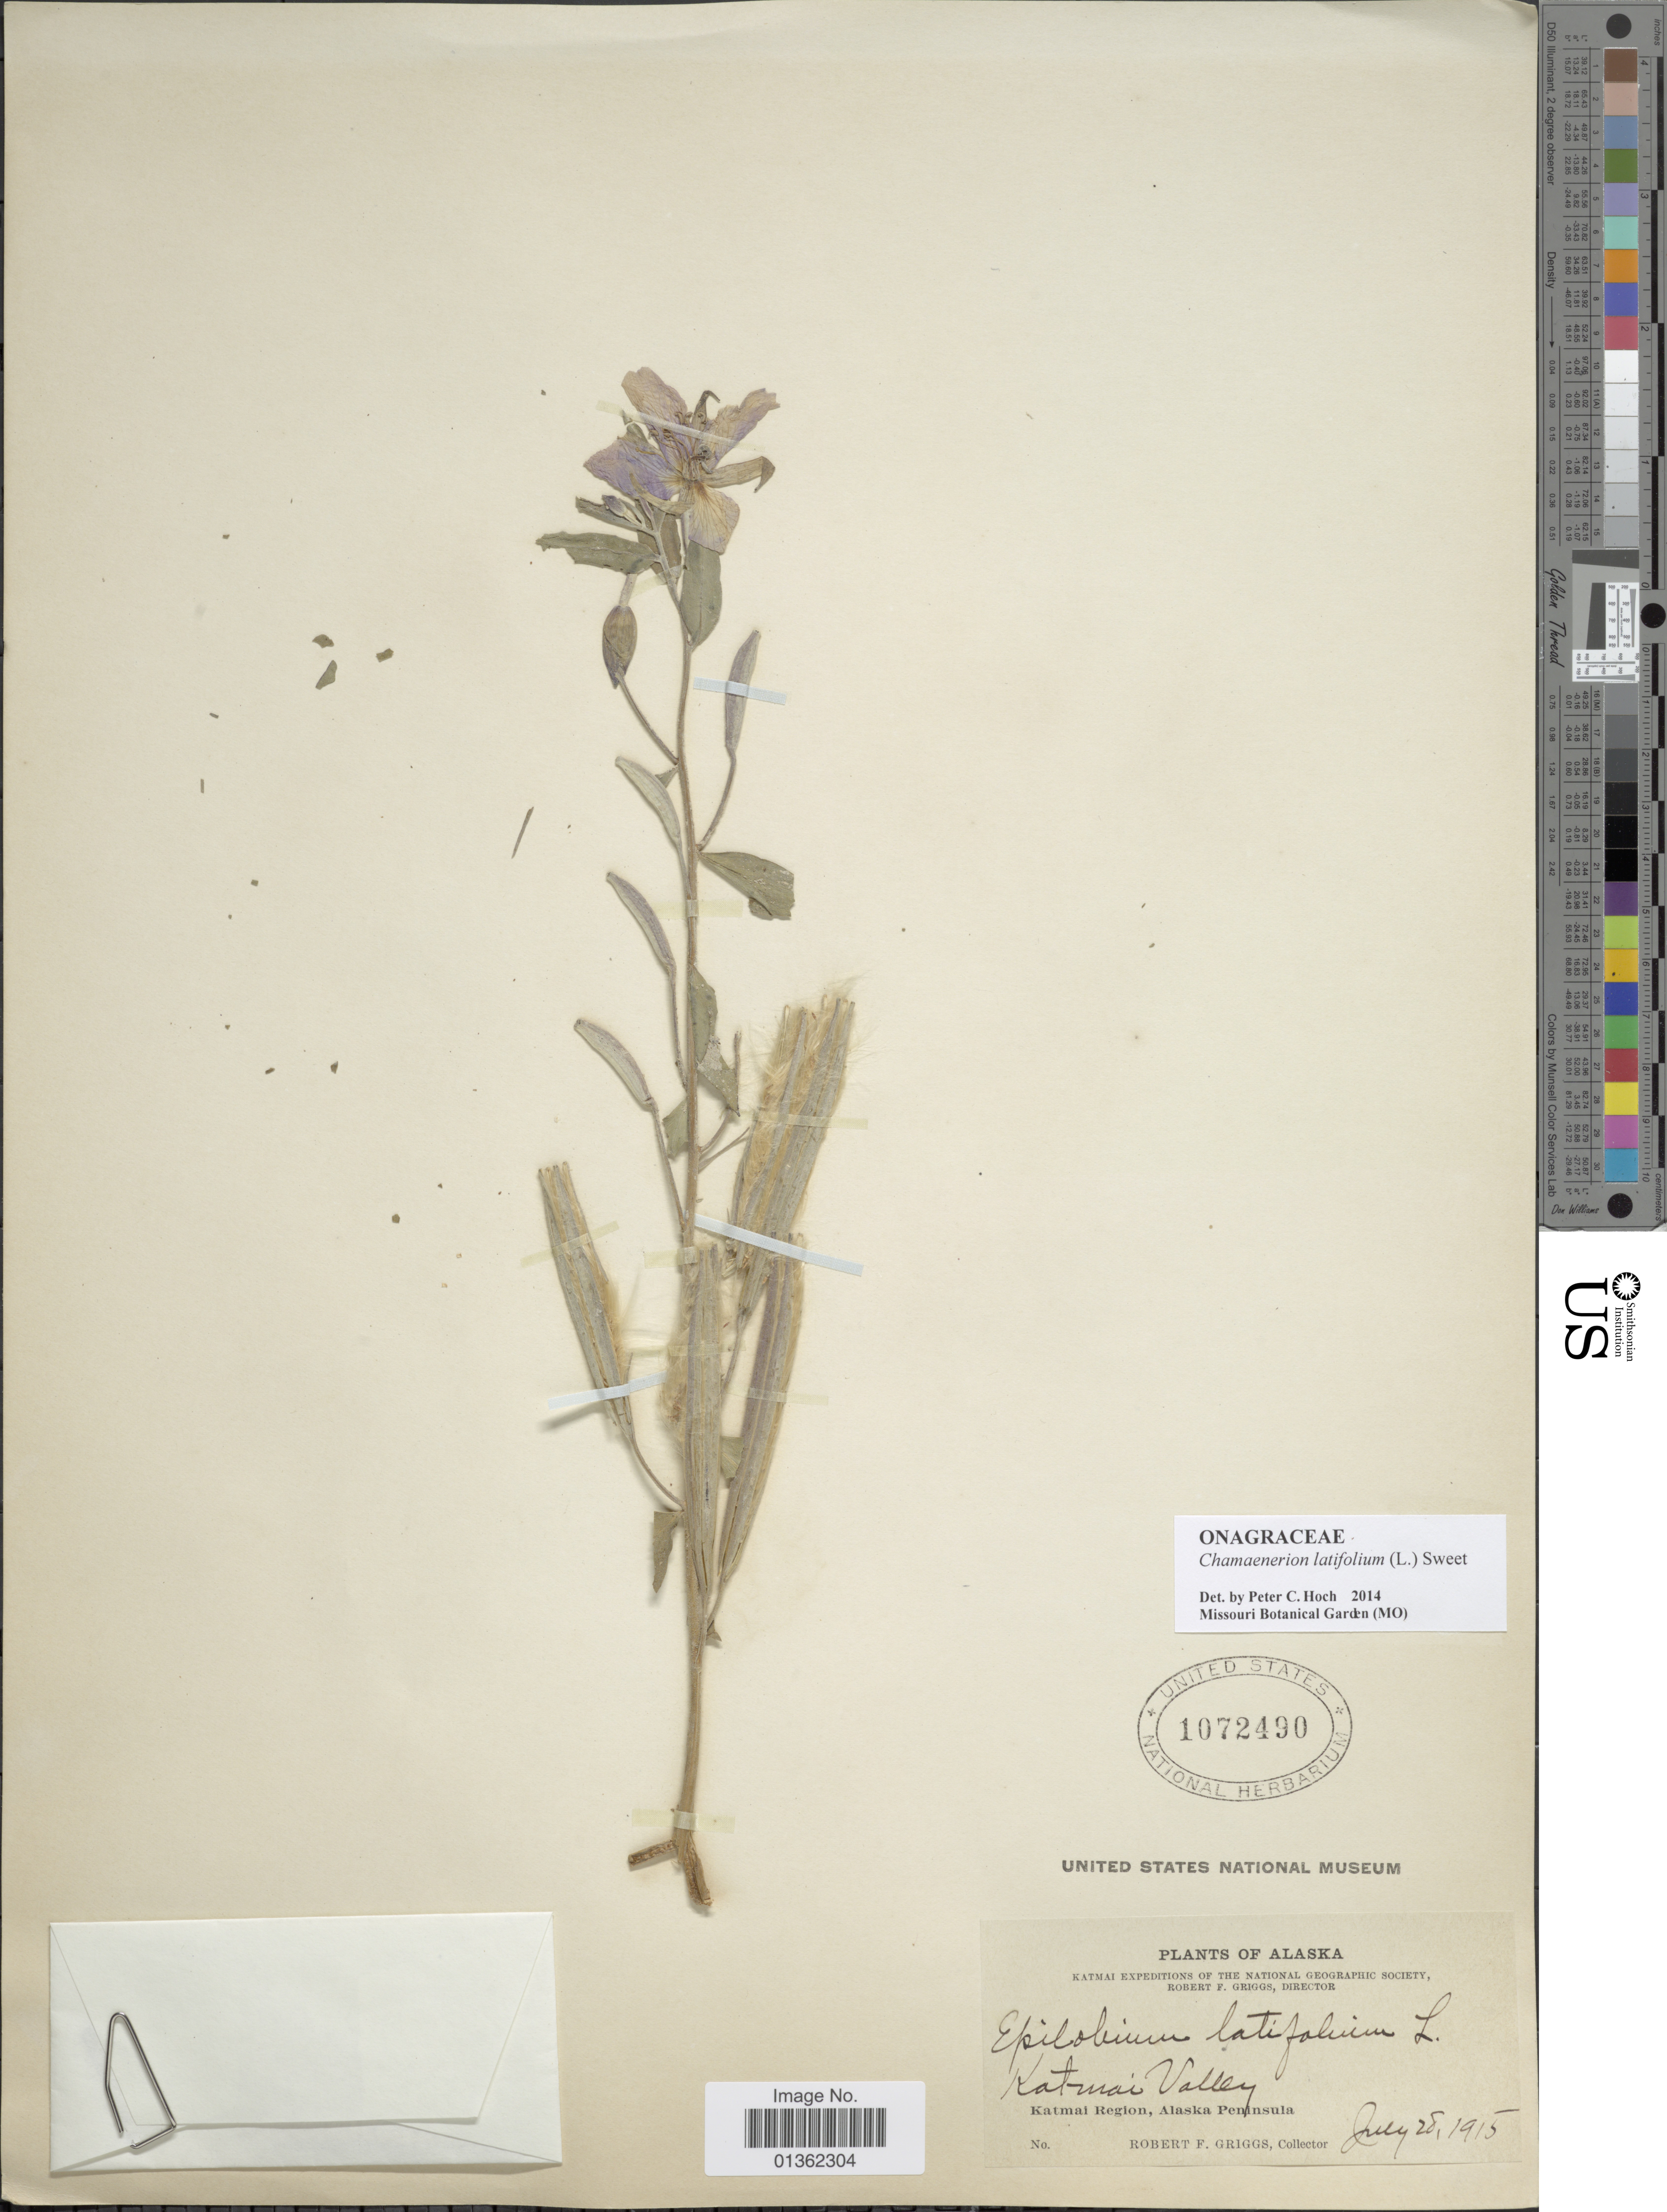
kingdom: Plantae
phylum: Tracheophyta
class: Magnoliopsida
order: Myrtales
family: Onagraceae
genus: Chamaenerion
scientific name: Chamaenerion latifolium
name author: (L.) Th. Fr. & Lange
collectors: R. F. Griggs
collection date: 1915-07-28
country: United States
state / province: Alaska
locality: Katmai Valley. Katmai Region.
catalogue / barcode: US 1072490